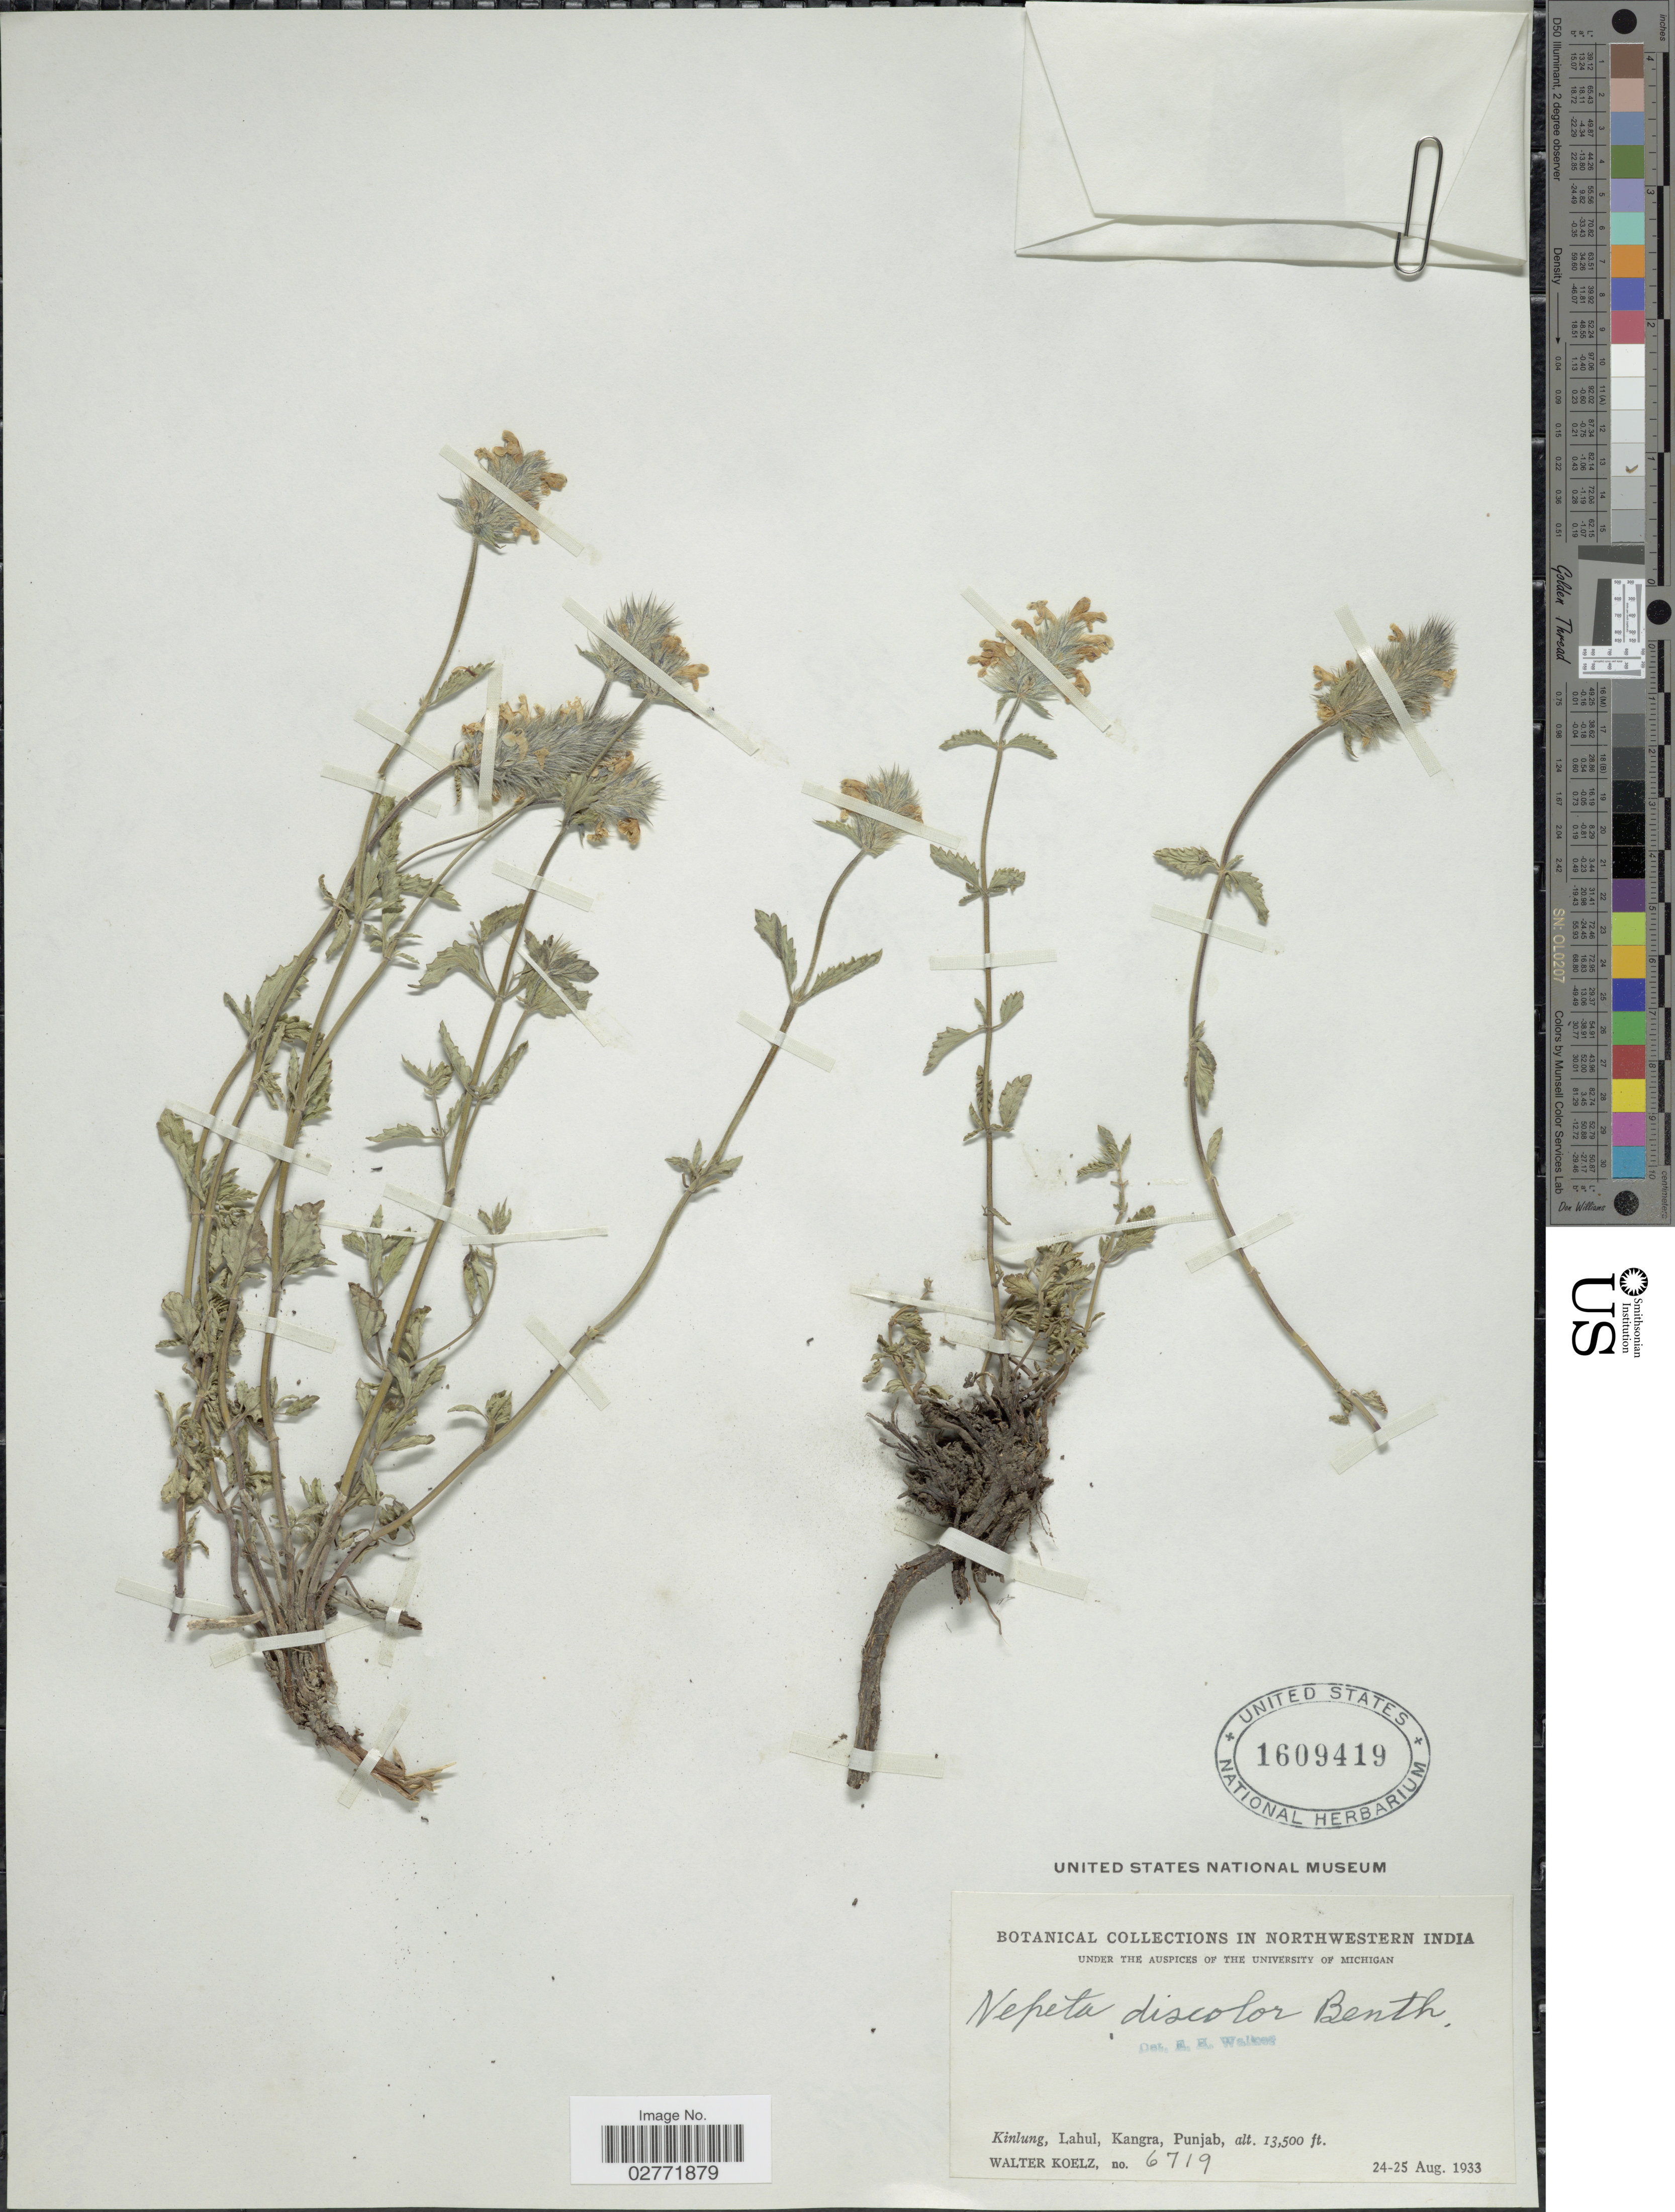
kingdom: Plantae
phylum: Tracheophyta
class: Magnoliopsida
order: Lamiales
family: Lamiaceae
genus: Nepeta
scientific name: Nepeta discolor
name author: Royle ex Benth.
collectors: W. N. Koelz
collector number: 6719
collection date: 1933-08-24/1933-08-25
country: India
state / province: Punjab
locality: Kinlung, Lahul, Kangra.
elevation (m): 4115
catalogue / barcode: US 1609419